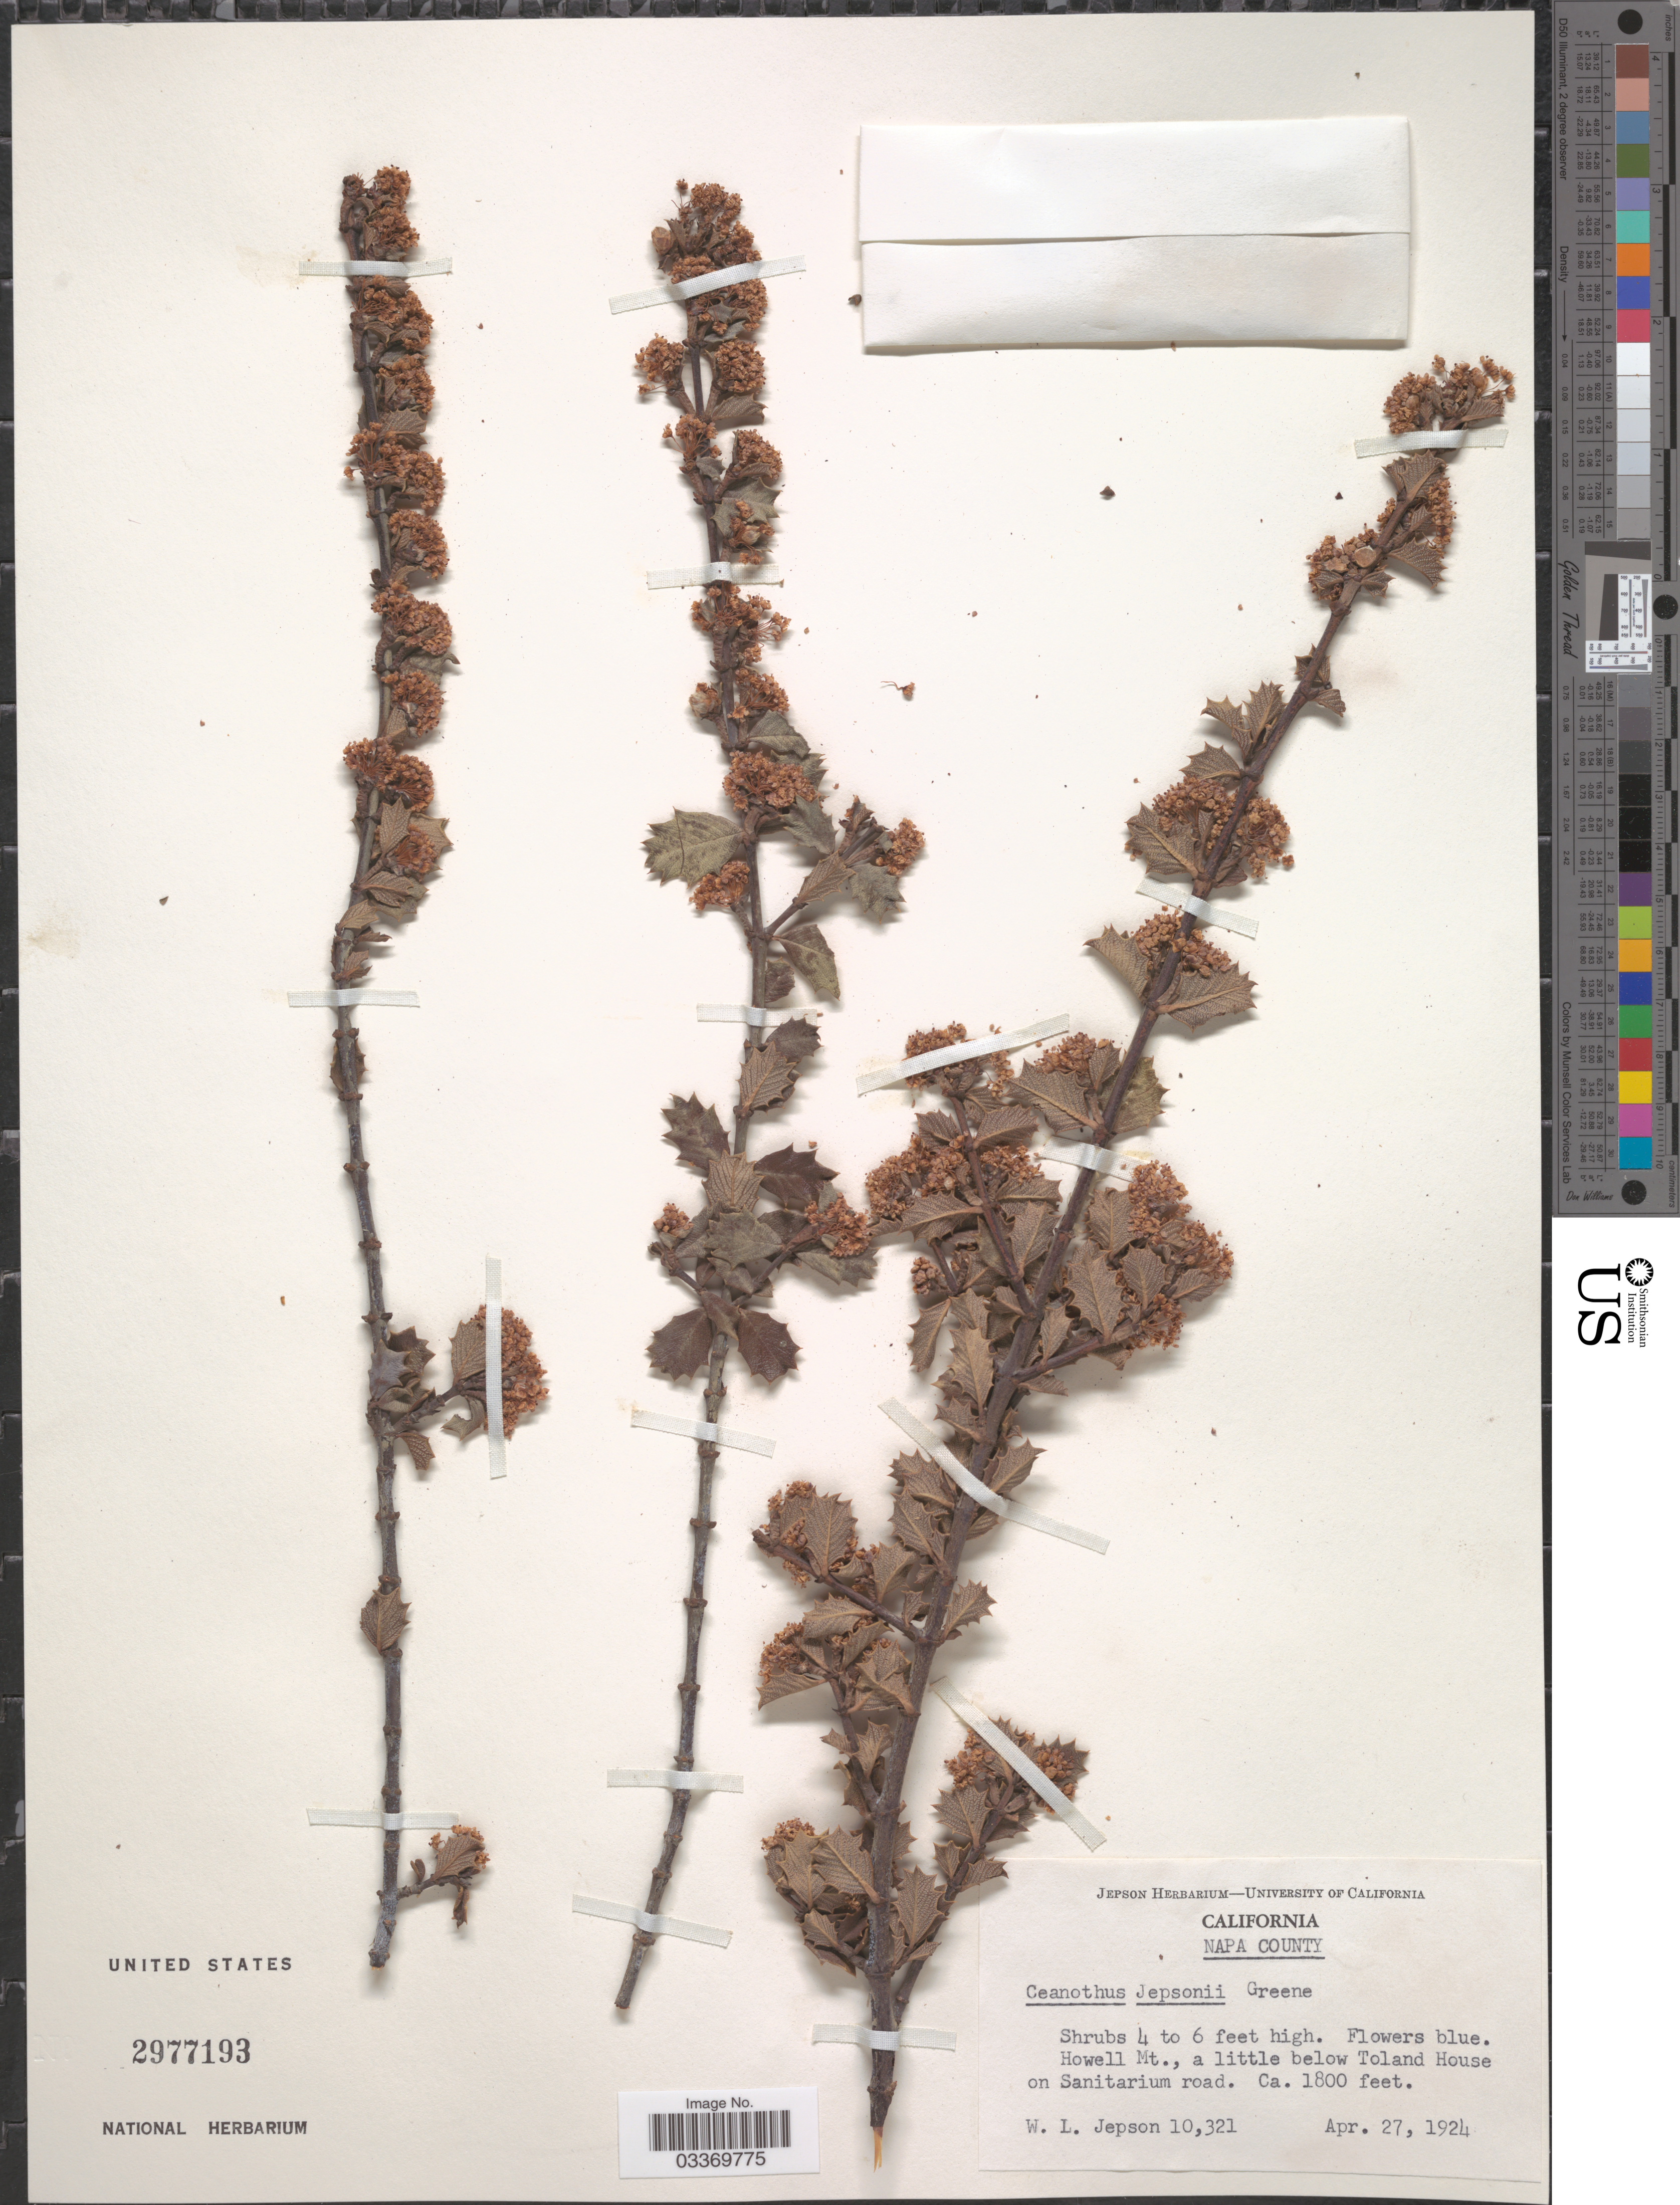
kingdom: Plantae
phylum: Tracheophyta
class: Magnoliopsida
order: Rosales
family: Rhamnaceae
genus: Ceanothus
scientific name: Ceanothus jepsonii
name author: Greene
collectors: W. L. Jepson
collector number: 10321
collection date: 1924-04-27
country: United States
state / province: California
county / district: Napa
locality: Napa County. Howell Mt., a little below Toland House on Sanitarium road.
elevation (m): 549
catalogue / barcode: US 2977193